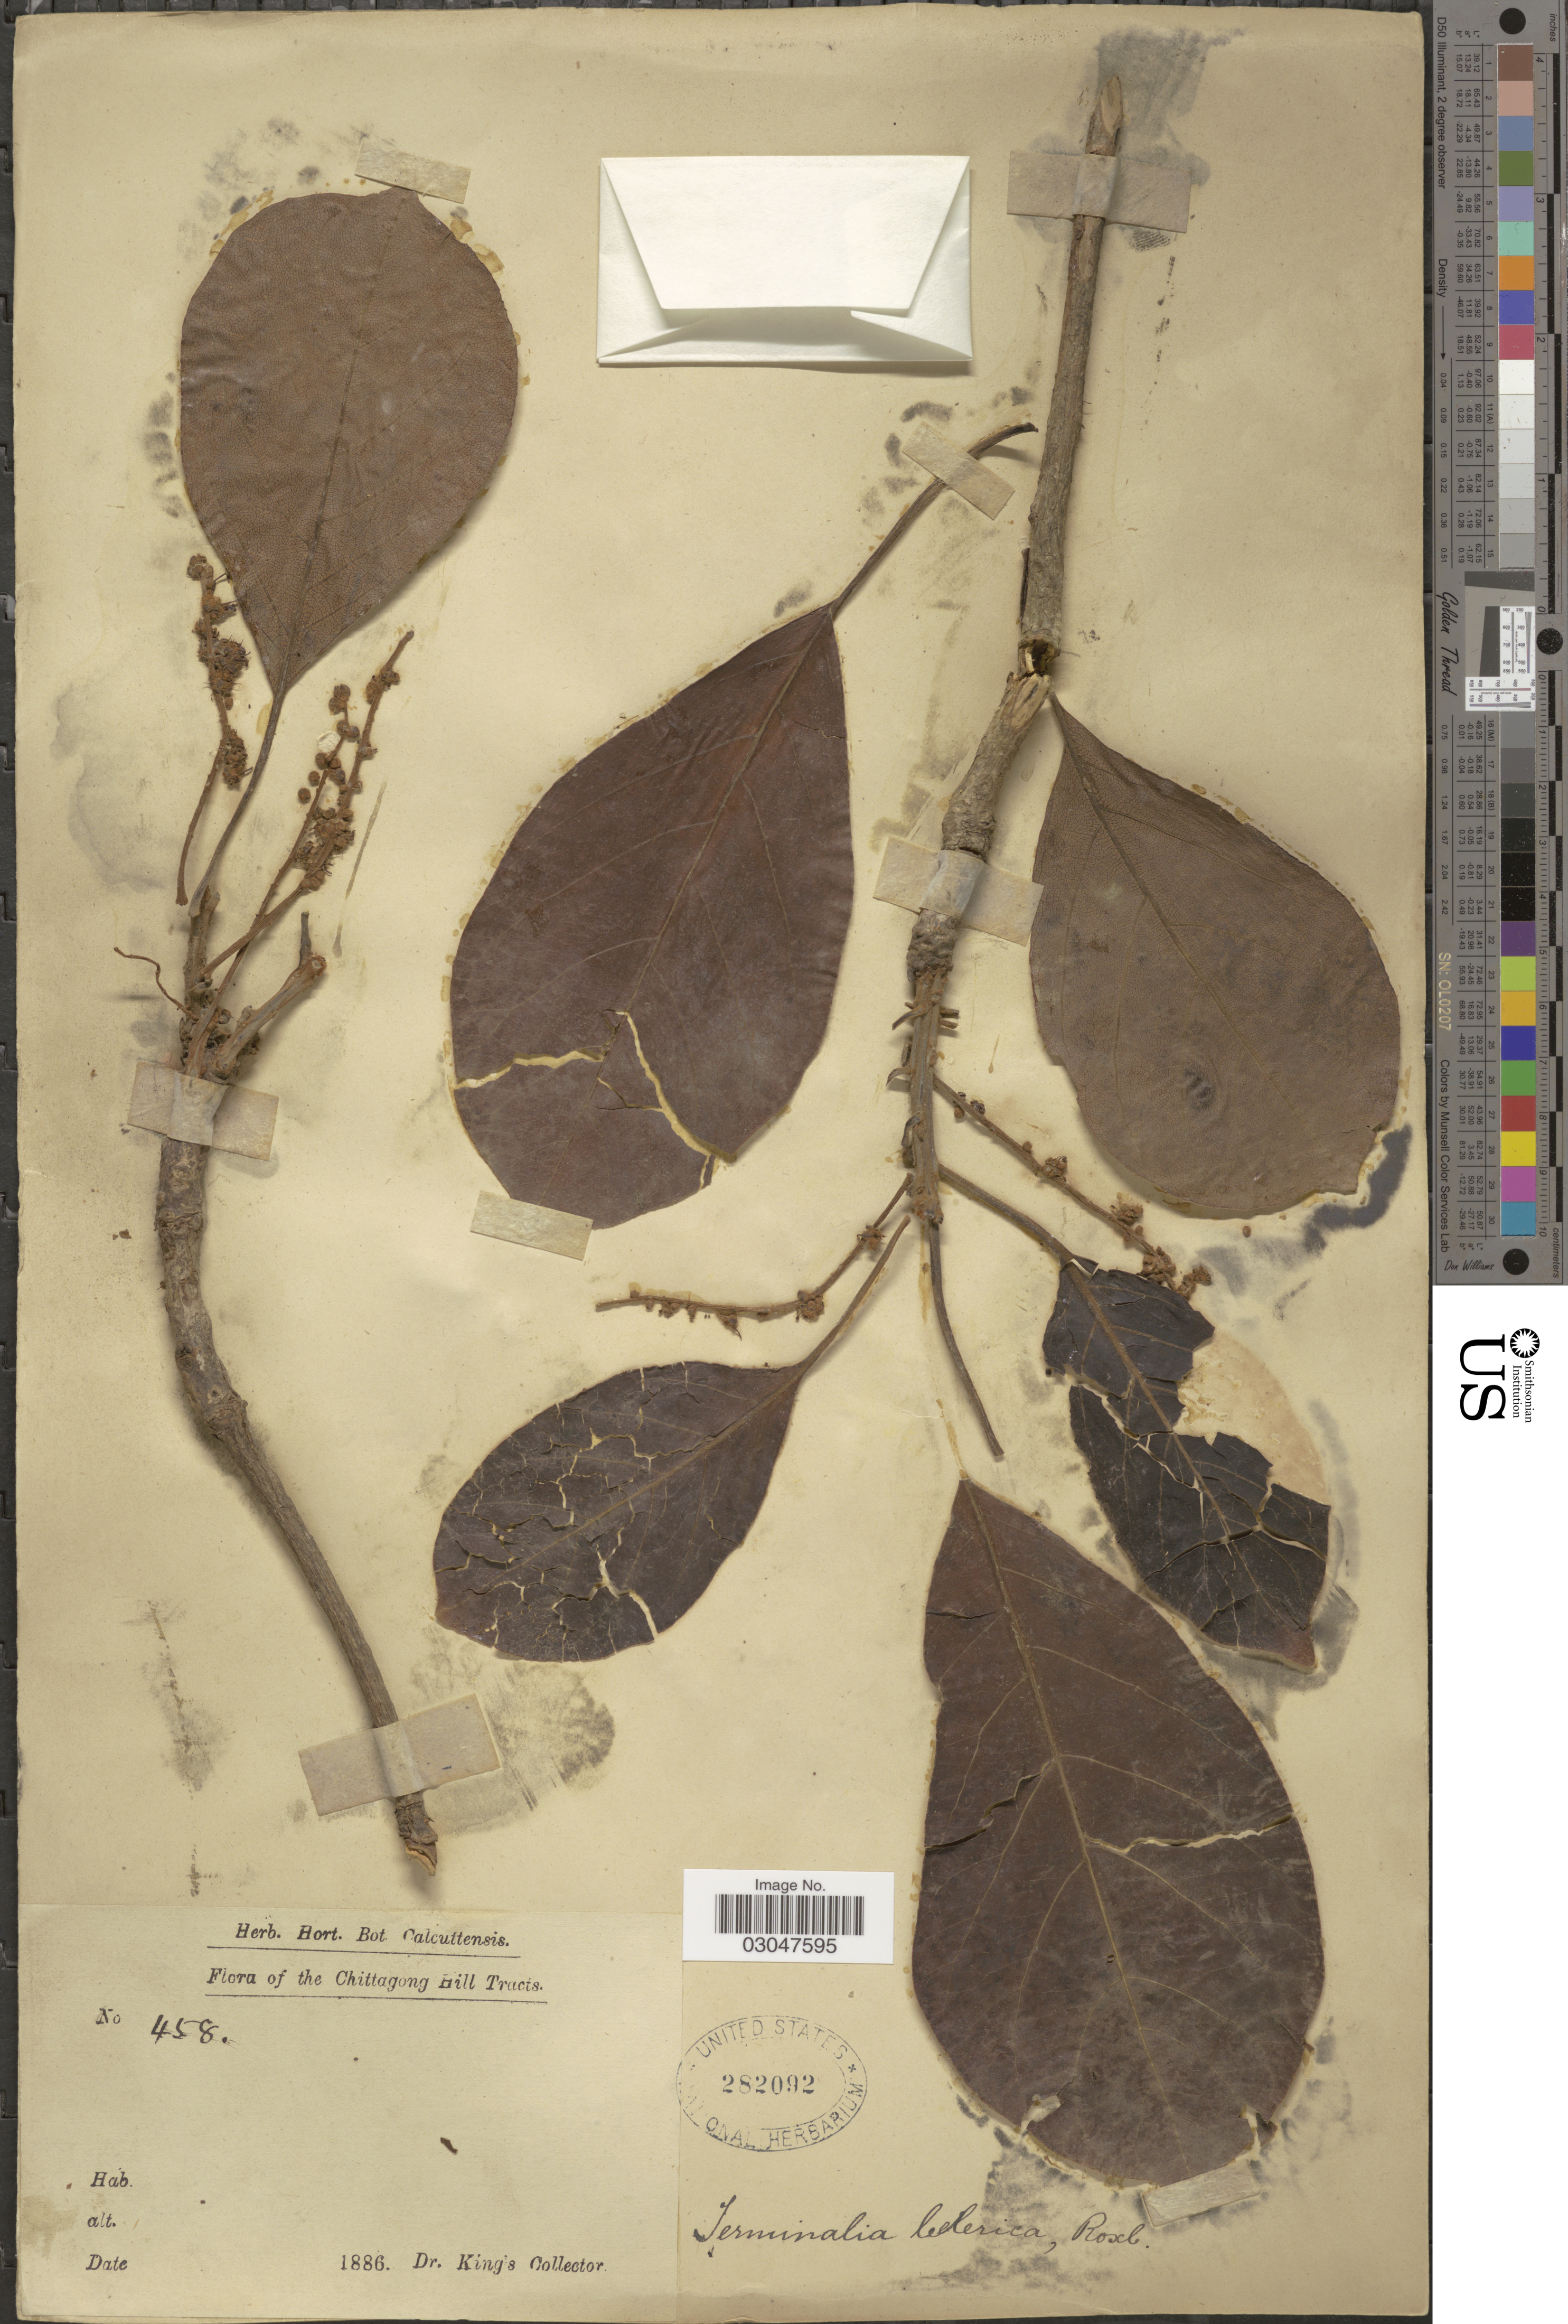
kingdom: Plantae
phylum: Tracheophyta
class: Magnoliopsida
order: Myrtales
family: Combretaceae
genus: Terminalia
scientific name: Terminalia bellirica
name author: (Gaertn.) Roxb.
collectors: Dr. King's collector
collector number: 458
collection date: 1886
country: Bangladesh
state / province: Chittagong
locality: Chittagong Hill Tracts.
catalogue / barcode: US 282092